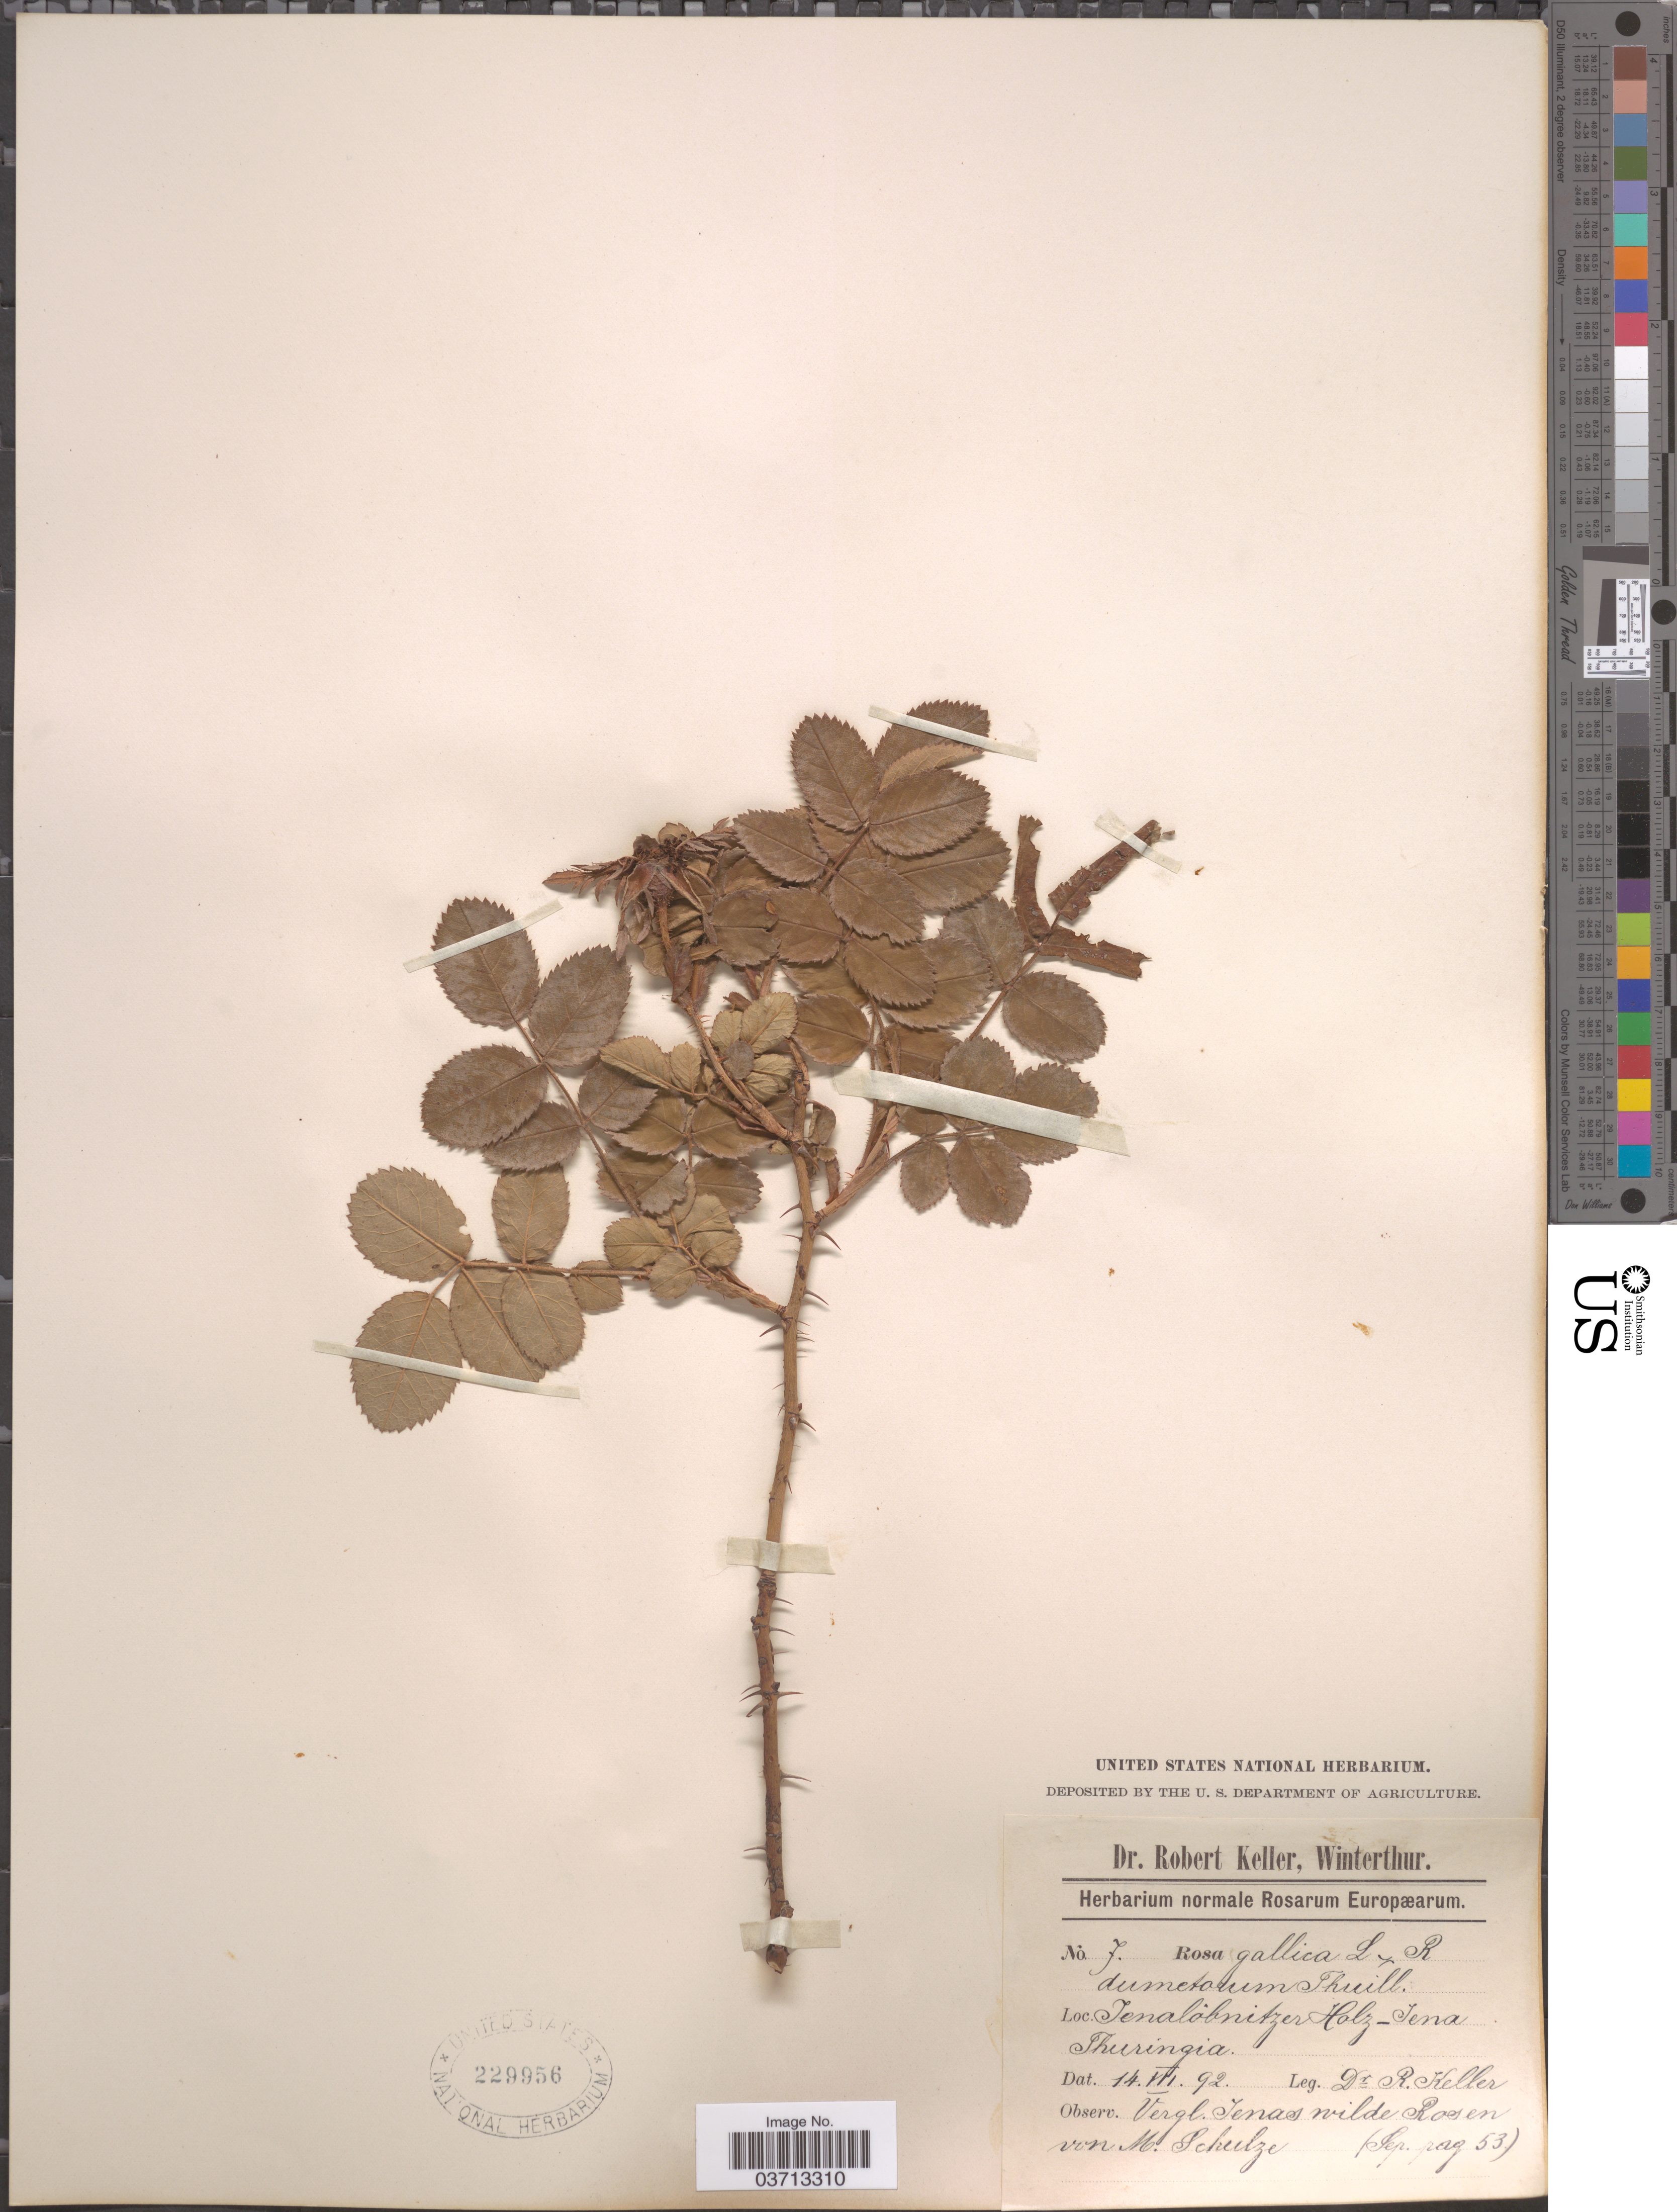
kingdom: Plantae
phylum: Tracheophyta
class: Magnoliopsida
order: Rosales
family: Rosaceae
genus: Rosa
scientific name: Rosa gallica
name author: L.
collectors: R. Keller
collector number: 7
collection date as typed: Transcribed d/m/y: 14/7/92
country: Germany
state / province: Thuringia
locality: Jenalobnitzer Holz-Jena. Thuringia.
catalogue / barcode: US 229956